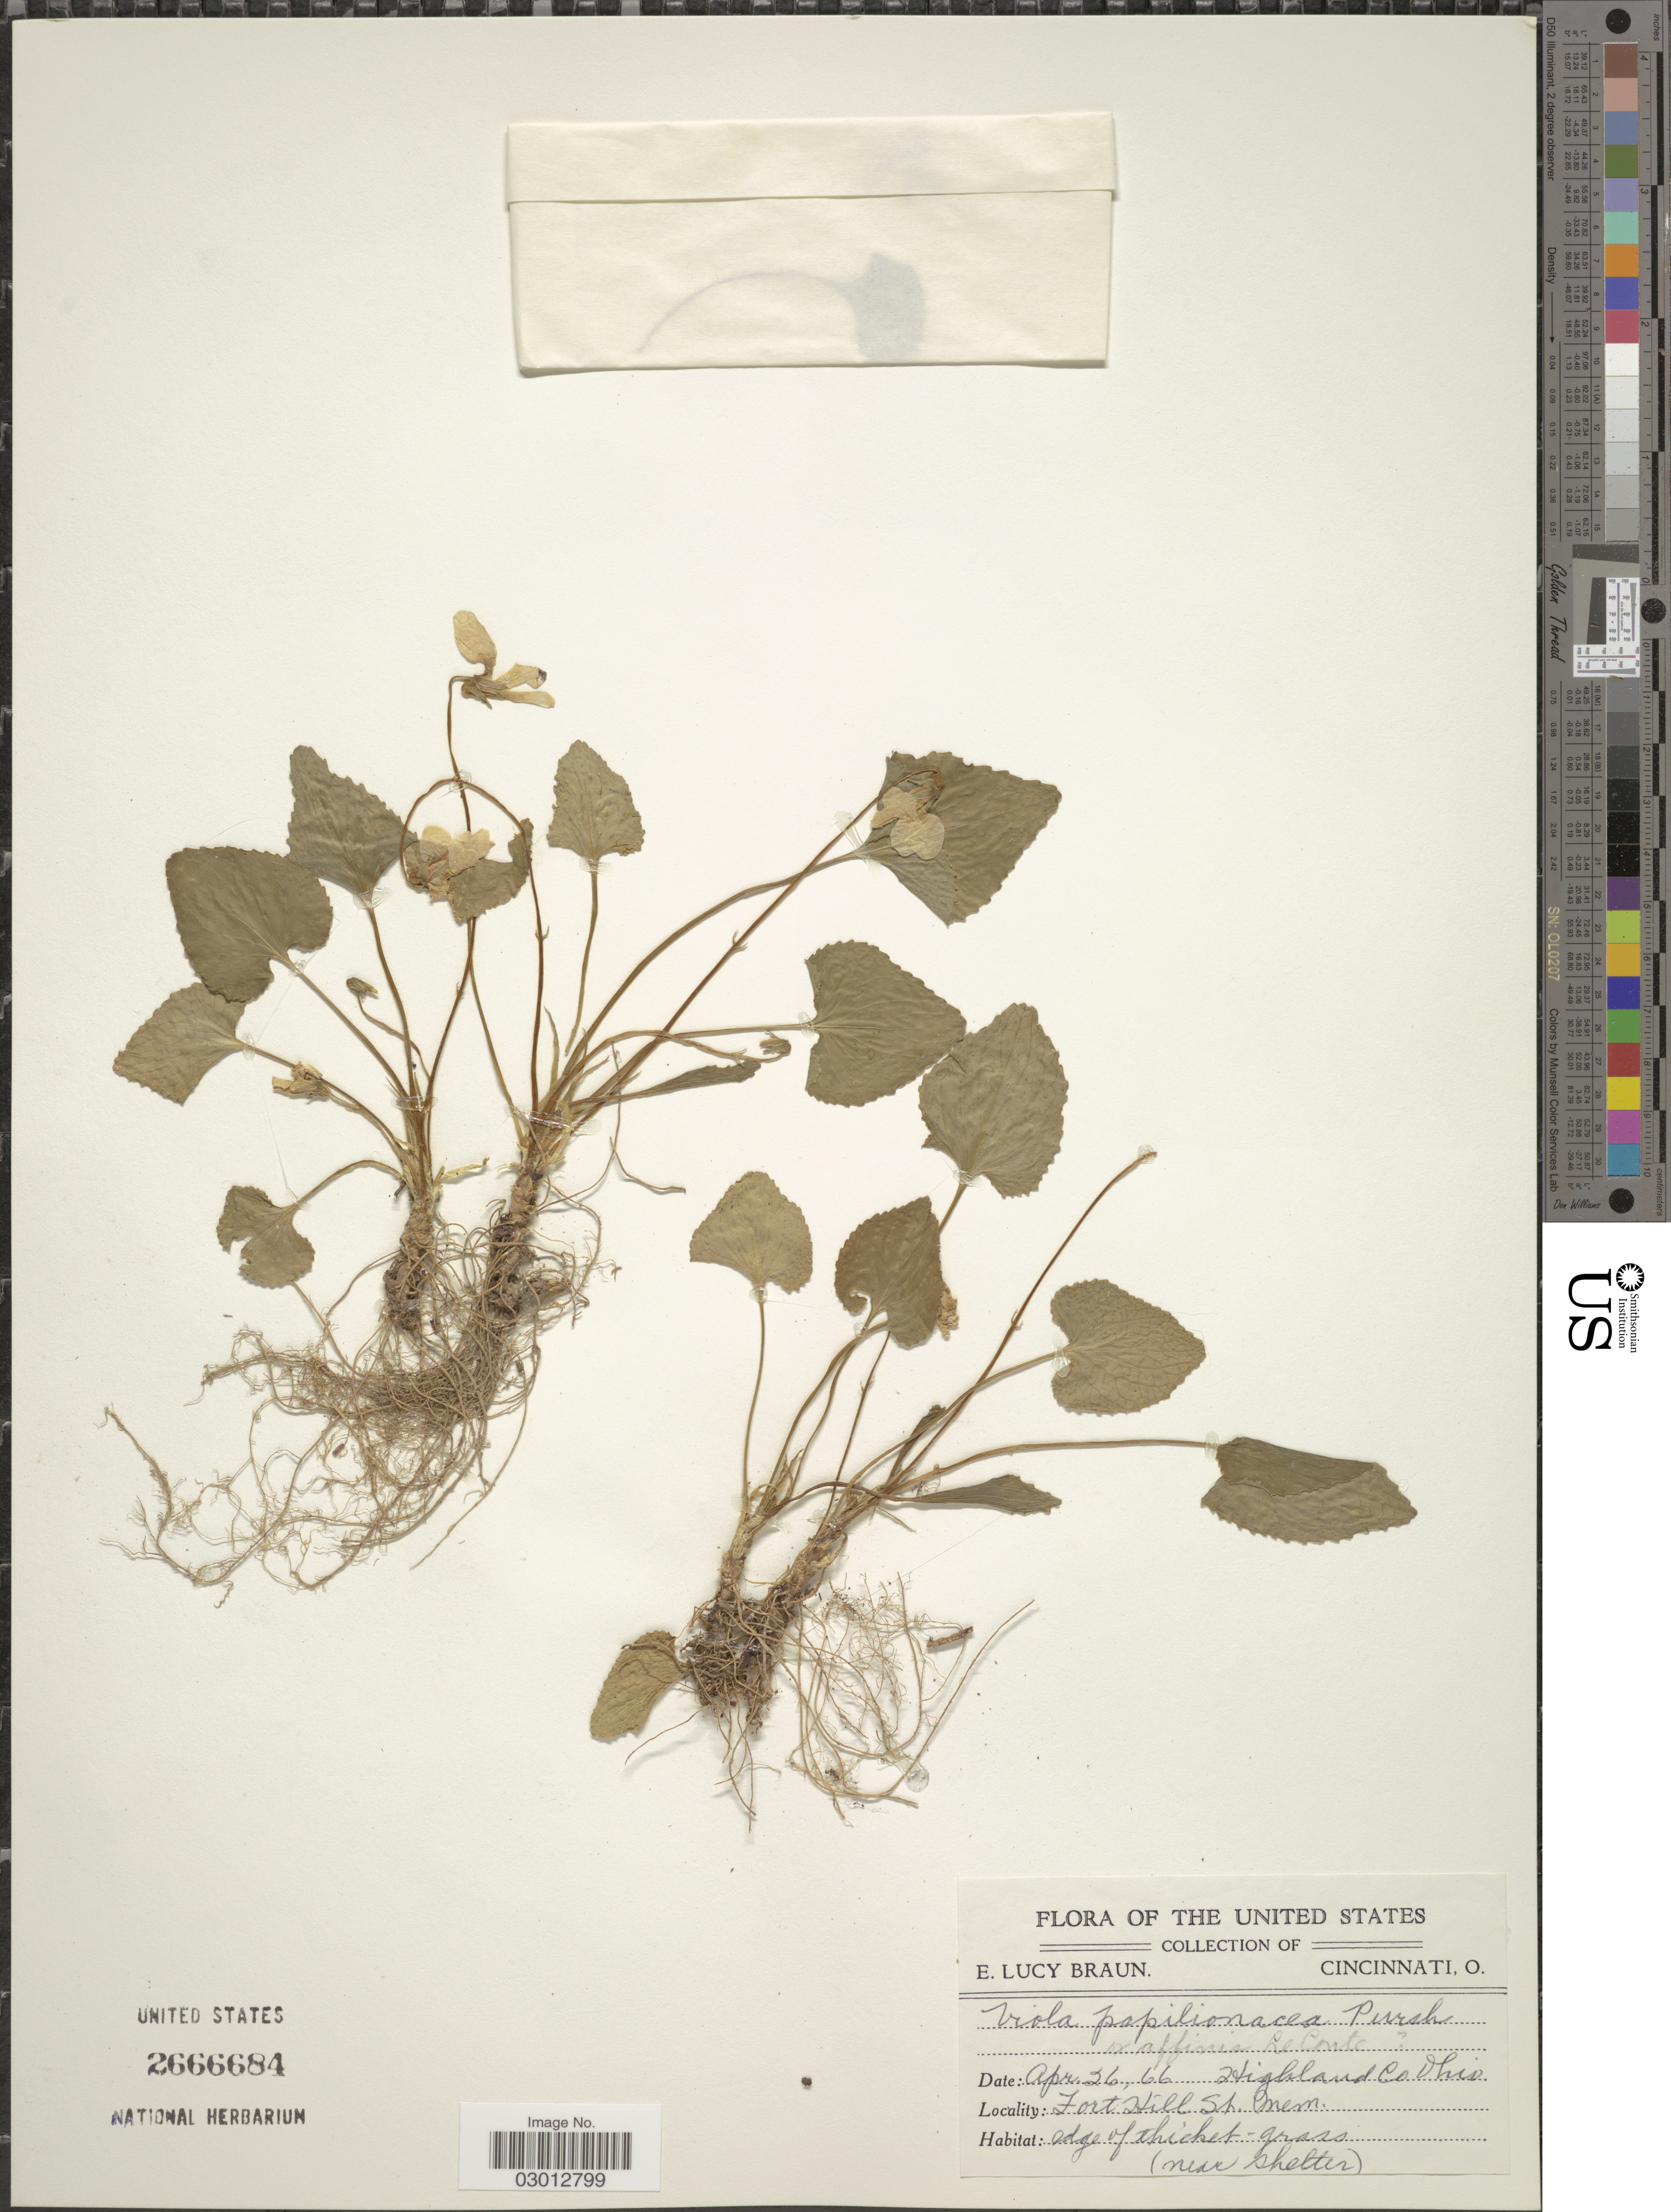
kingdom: Plantae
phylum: Tracheophyta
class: Magnoliopsida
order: Malpighiales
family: Violaceae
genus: Viola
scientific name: Viola papilionacea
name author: Pursh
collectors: E. L. Braun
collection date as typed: Transcribed d/m/y: 26/4/66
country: United States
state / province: Ohio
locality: Highland Co. Fort Hill St. Onem.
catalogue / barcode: US 2666684